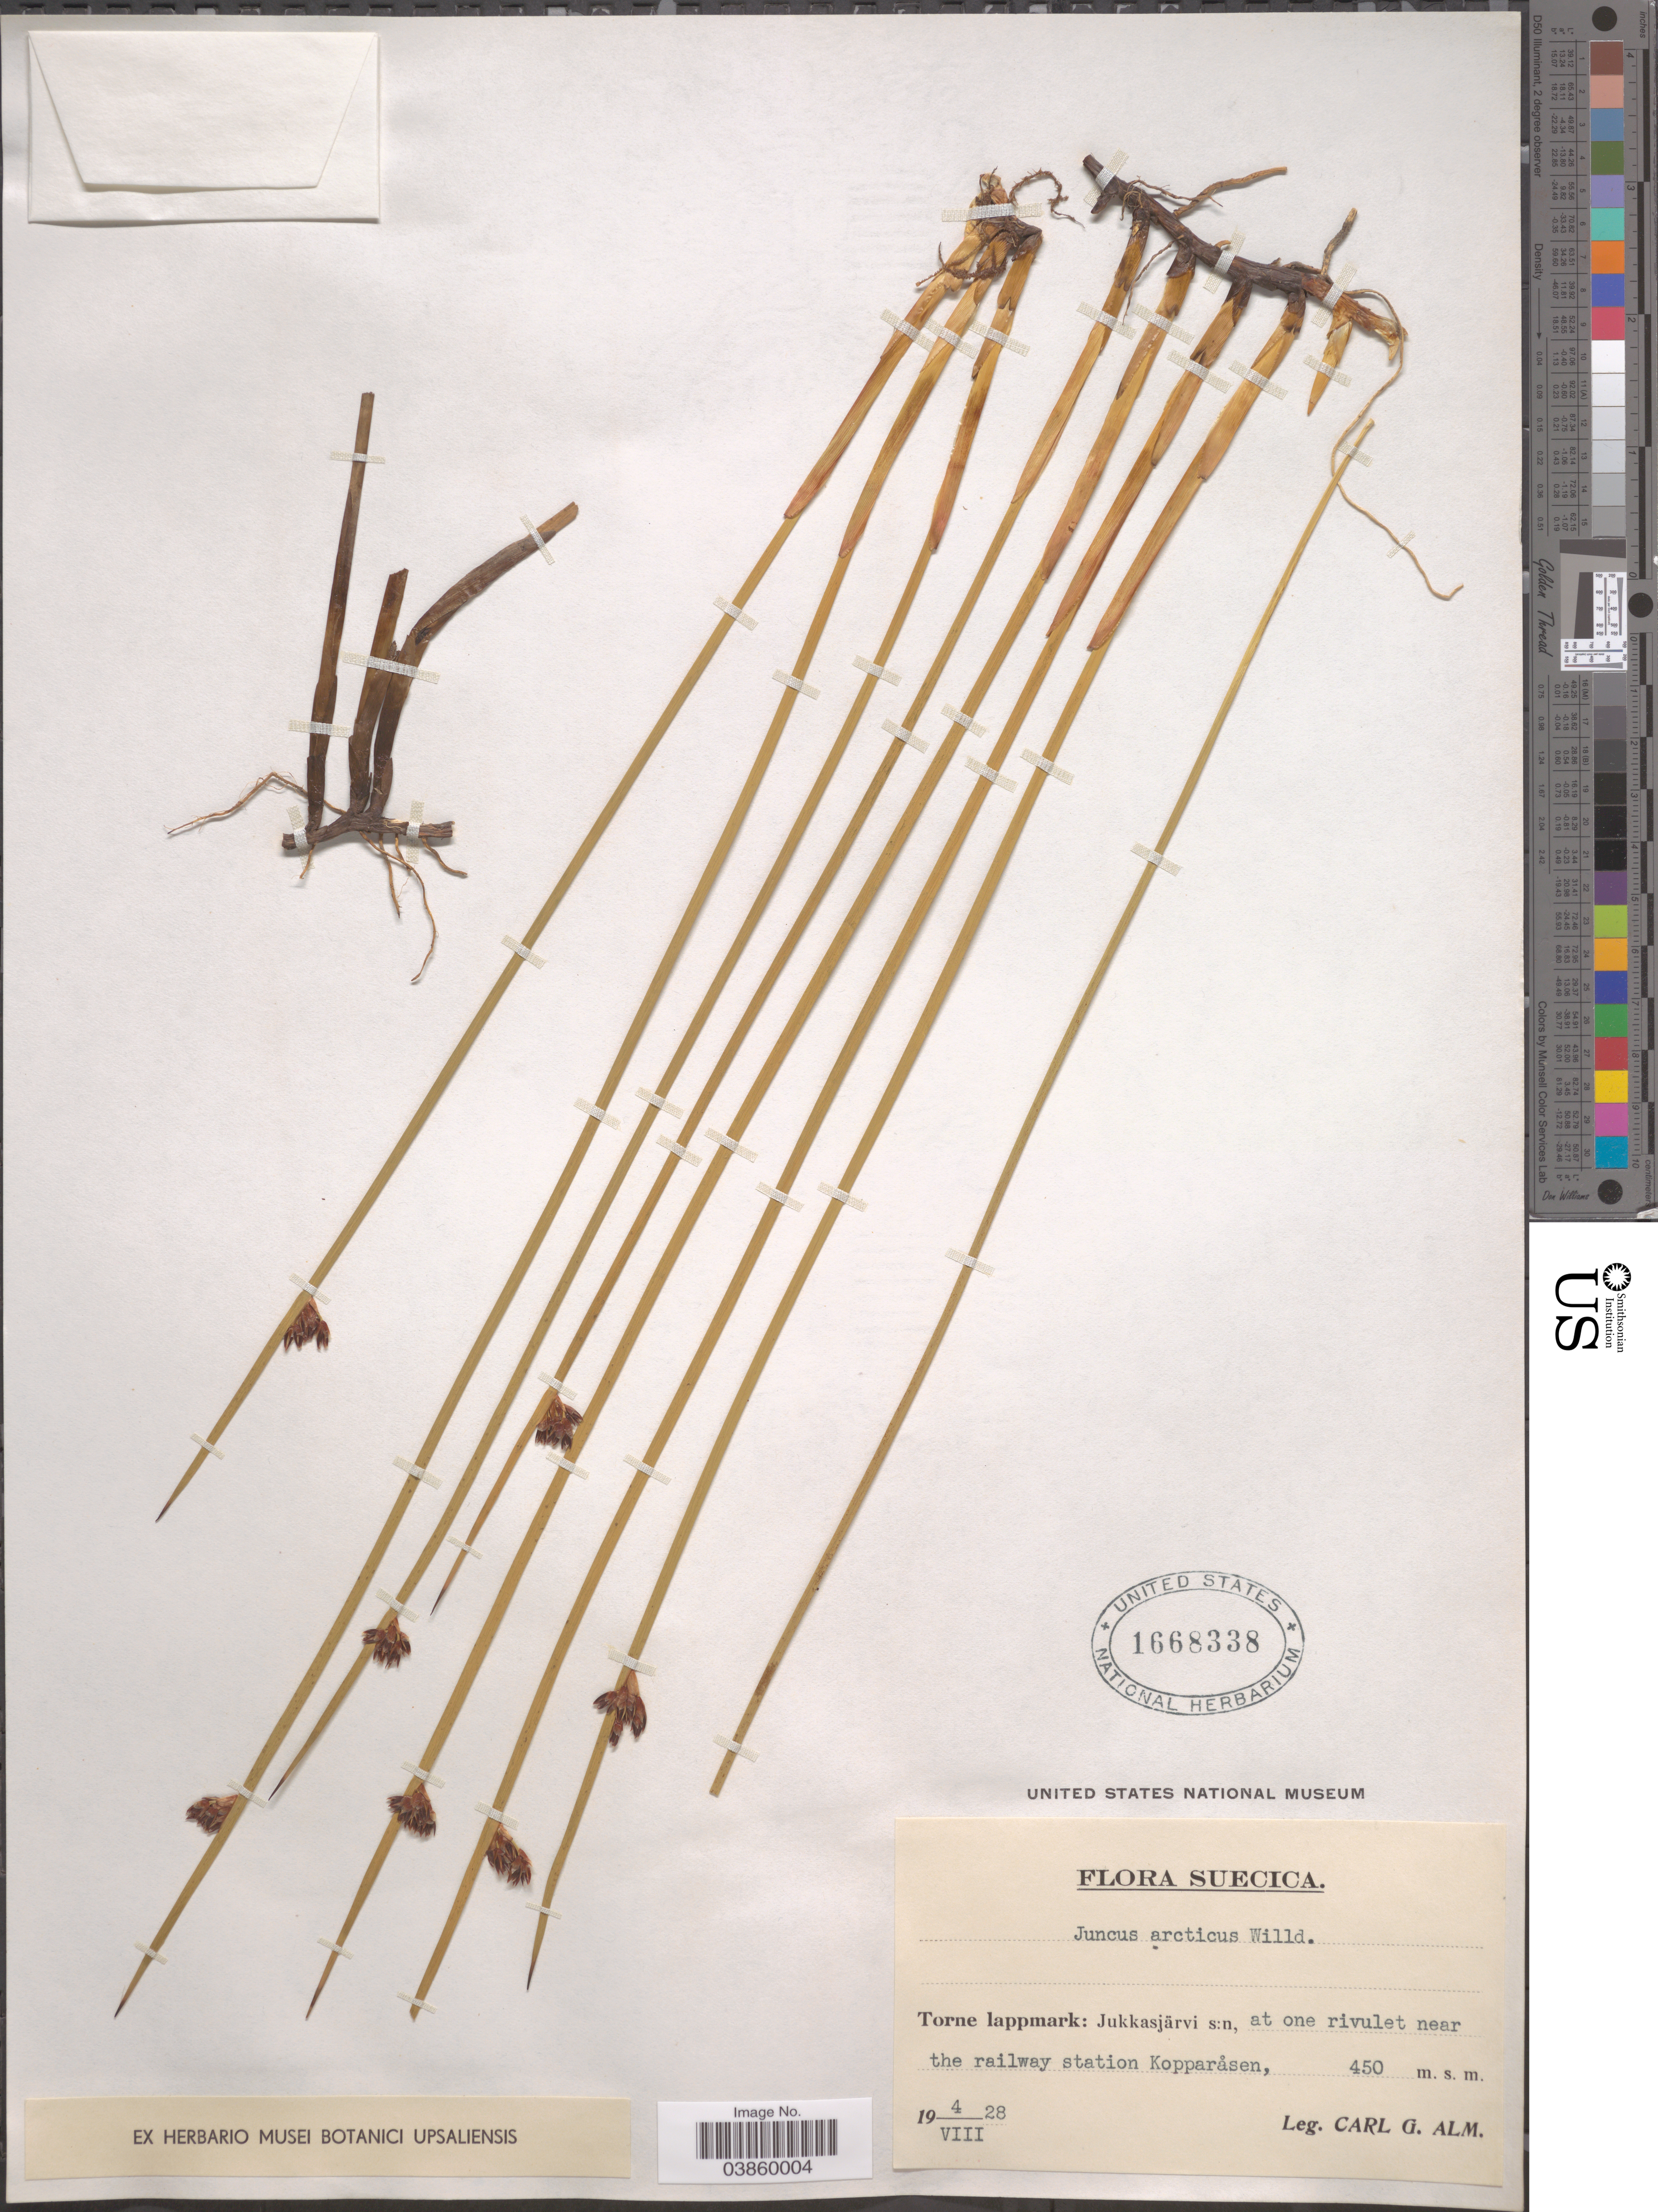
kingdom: Plantae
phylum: Tracheophyta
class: Liliopsida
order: Poales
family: Juncaceae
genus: Juncus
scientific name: Juncus arcticus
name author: Willd.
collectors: C. G. Alm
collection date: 1928-08-04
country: Sweden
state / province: Norrbotten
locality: Suecica. Torne lappmark: Jukkasjärvi s:n, at one rivulet near the railway station Kopparåsen.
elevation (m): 450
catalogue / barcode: US 1668338